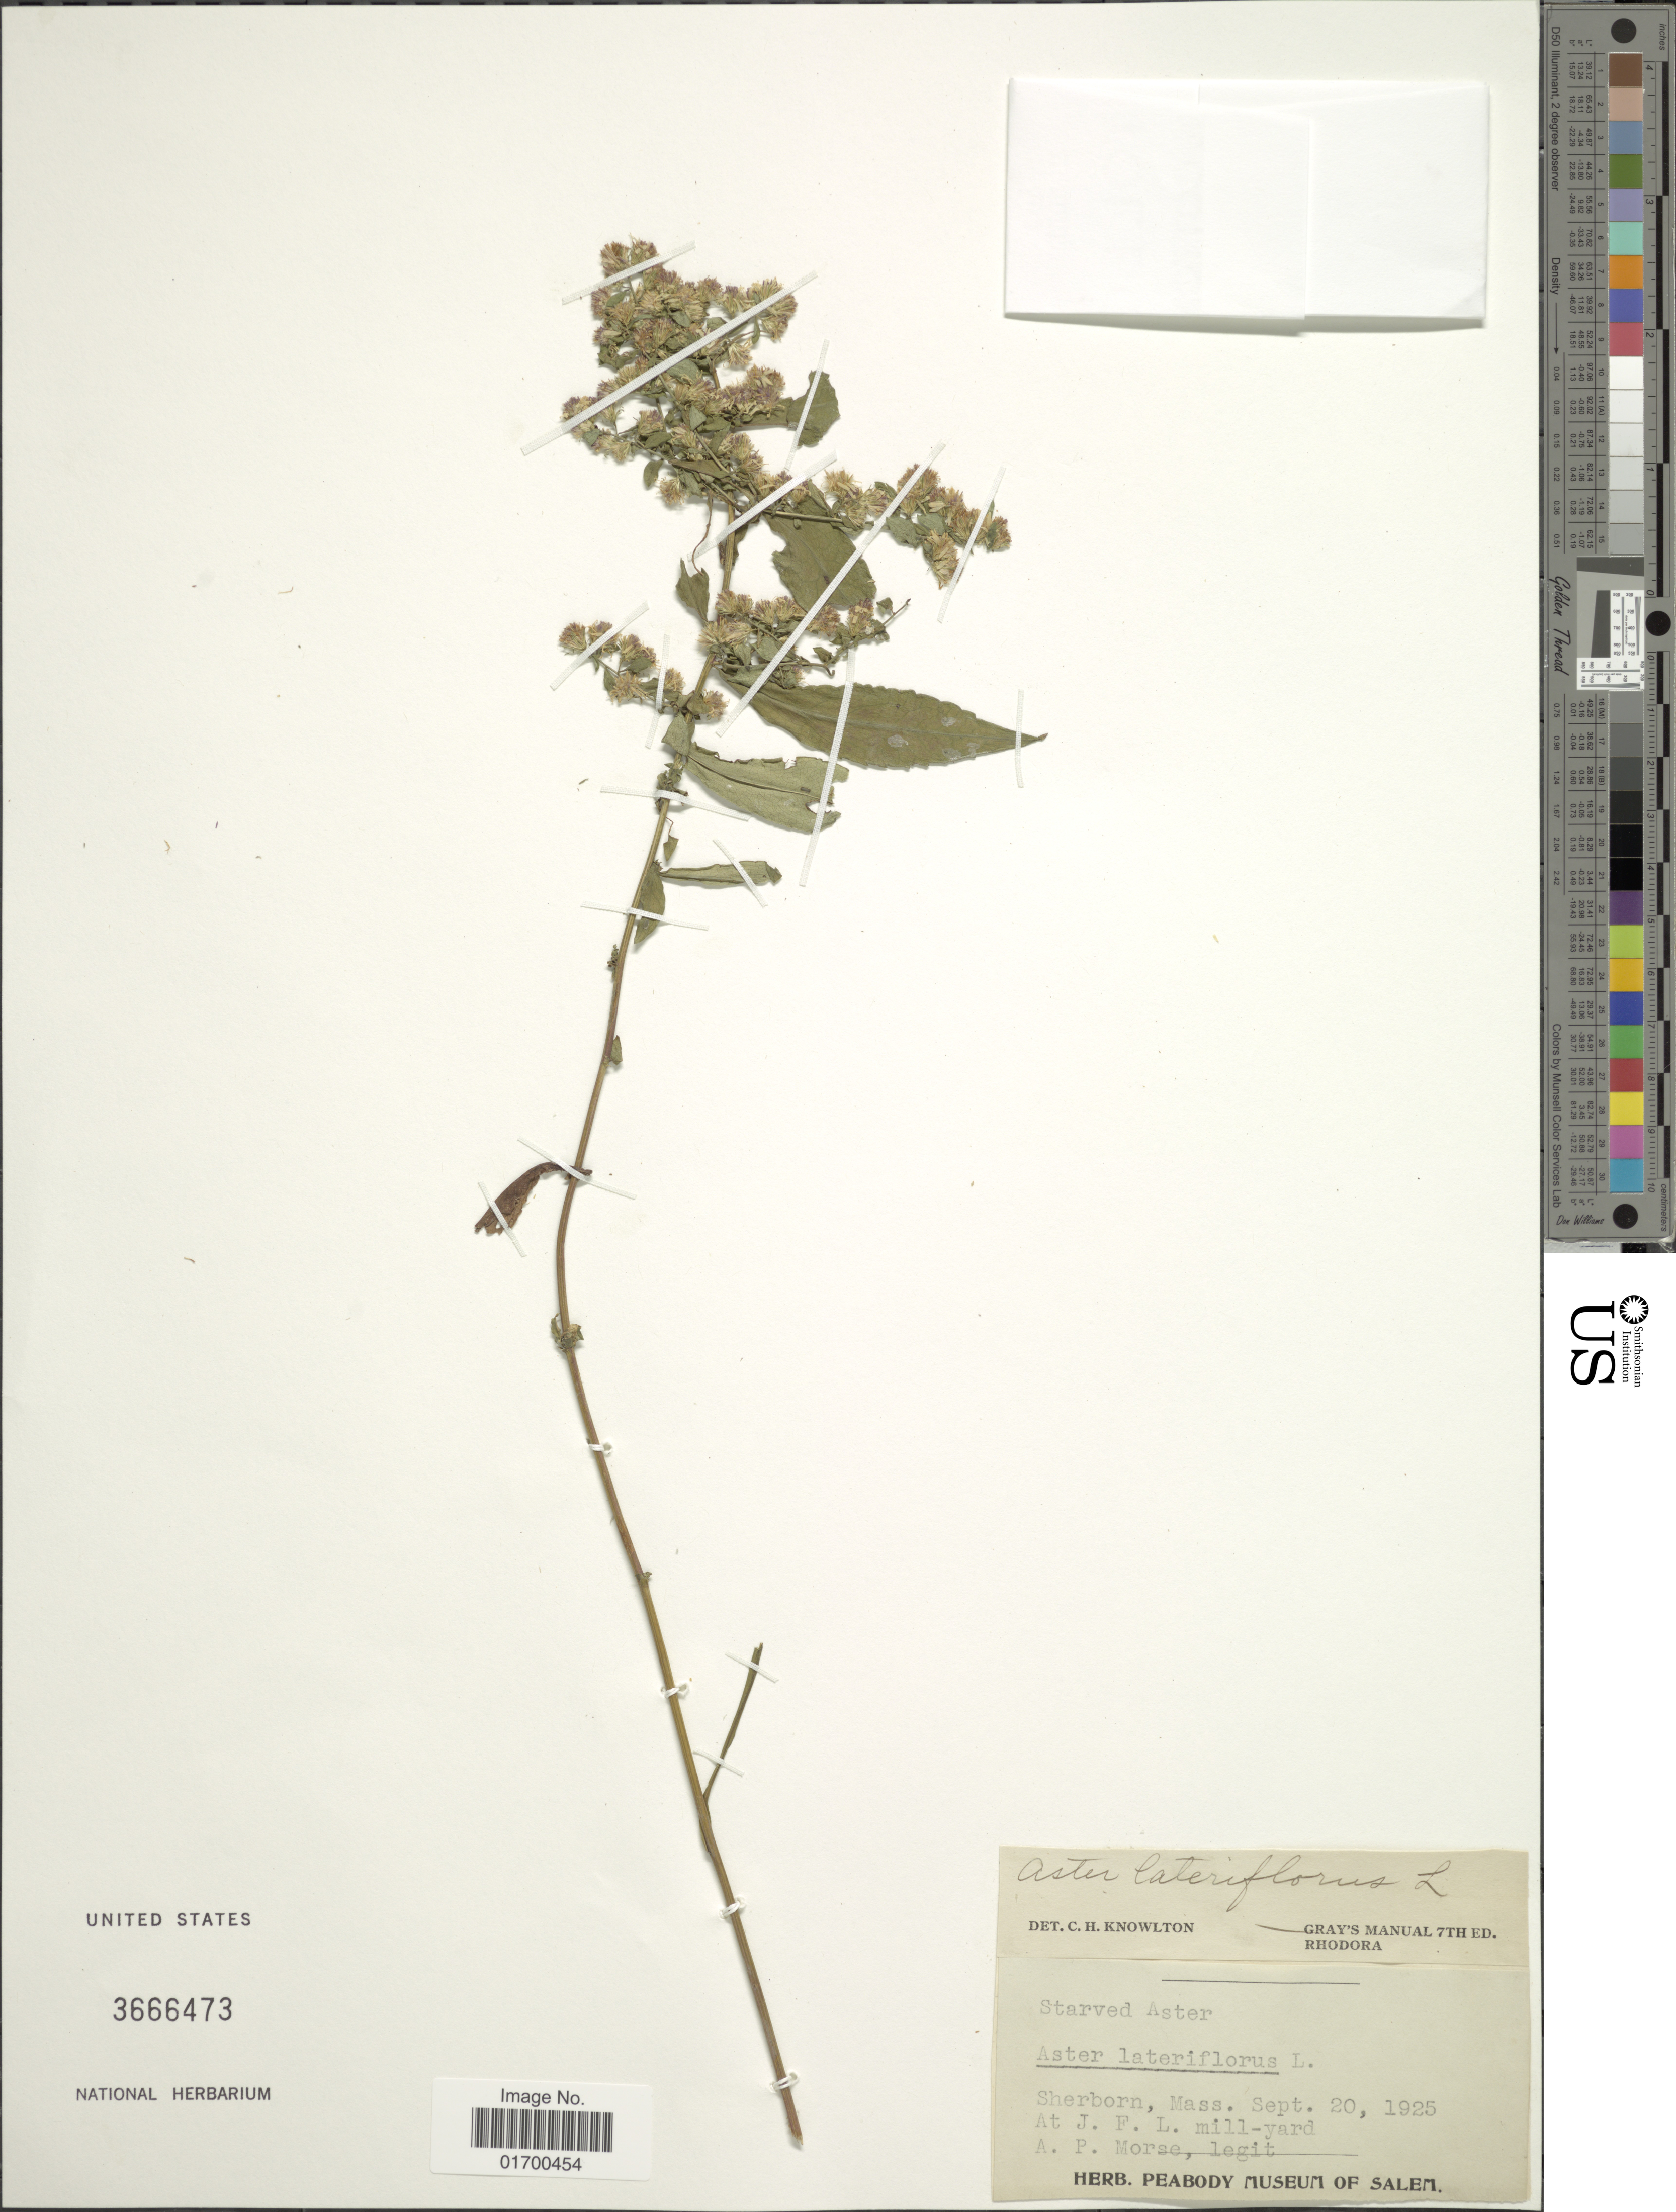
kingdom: Plantae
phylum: Tracheophyta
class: Magnoliopsida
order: Asterales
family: Asteraceae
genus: Symphyotrichum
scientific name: Symphyotrichum lateriflorum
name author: (L.) Á. Löve & D. Löve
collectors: A. Morse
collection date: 1925-09-20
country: United States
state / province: Massachusetts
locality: Sherborn, Mass., At J.F.L. mill-yard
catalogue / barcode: US 3666473